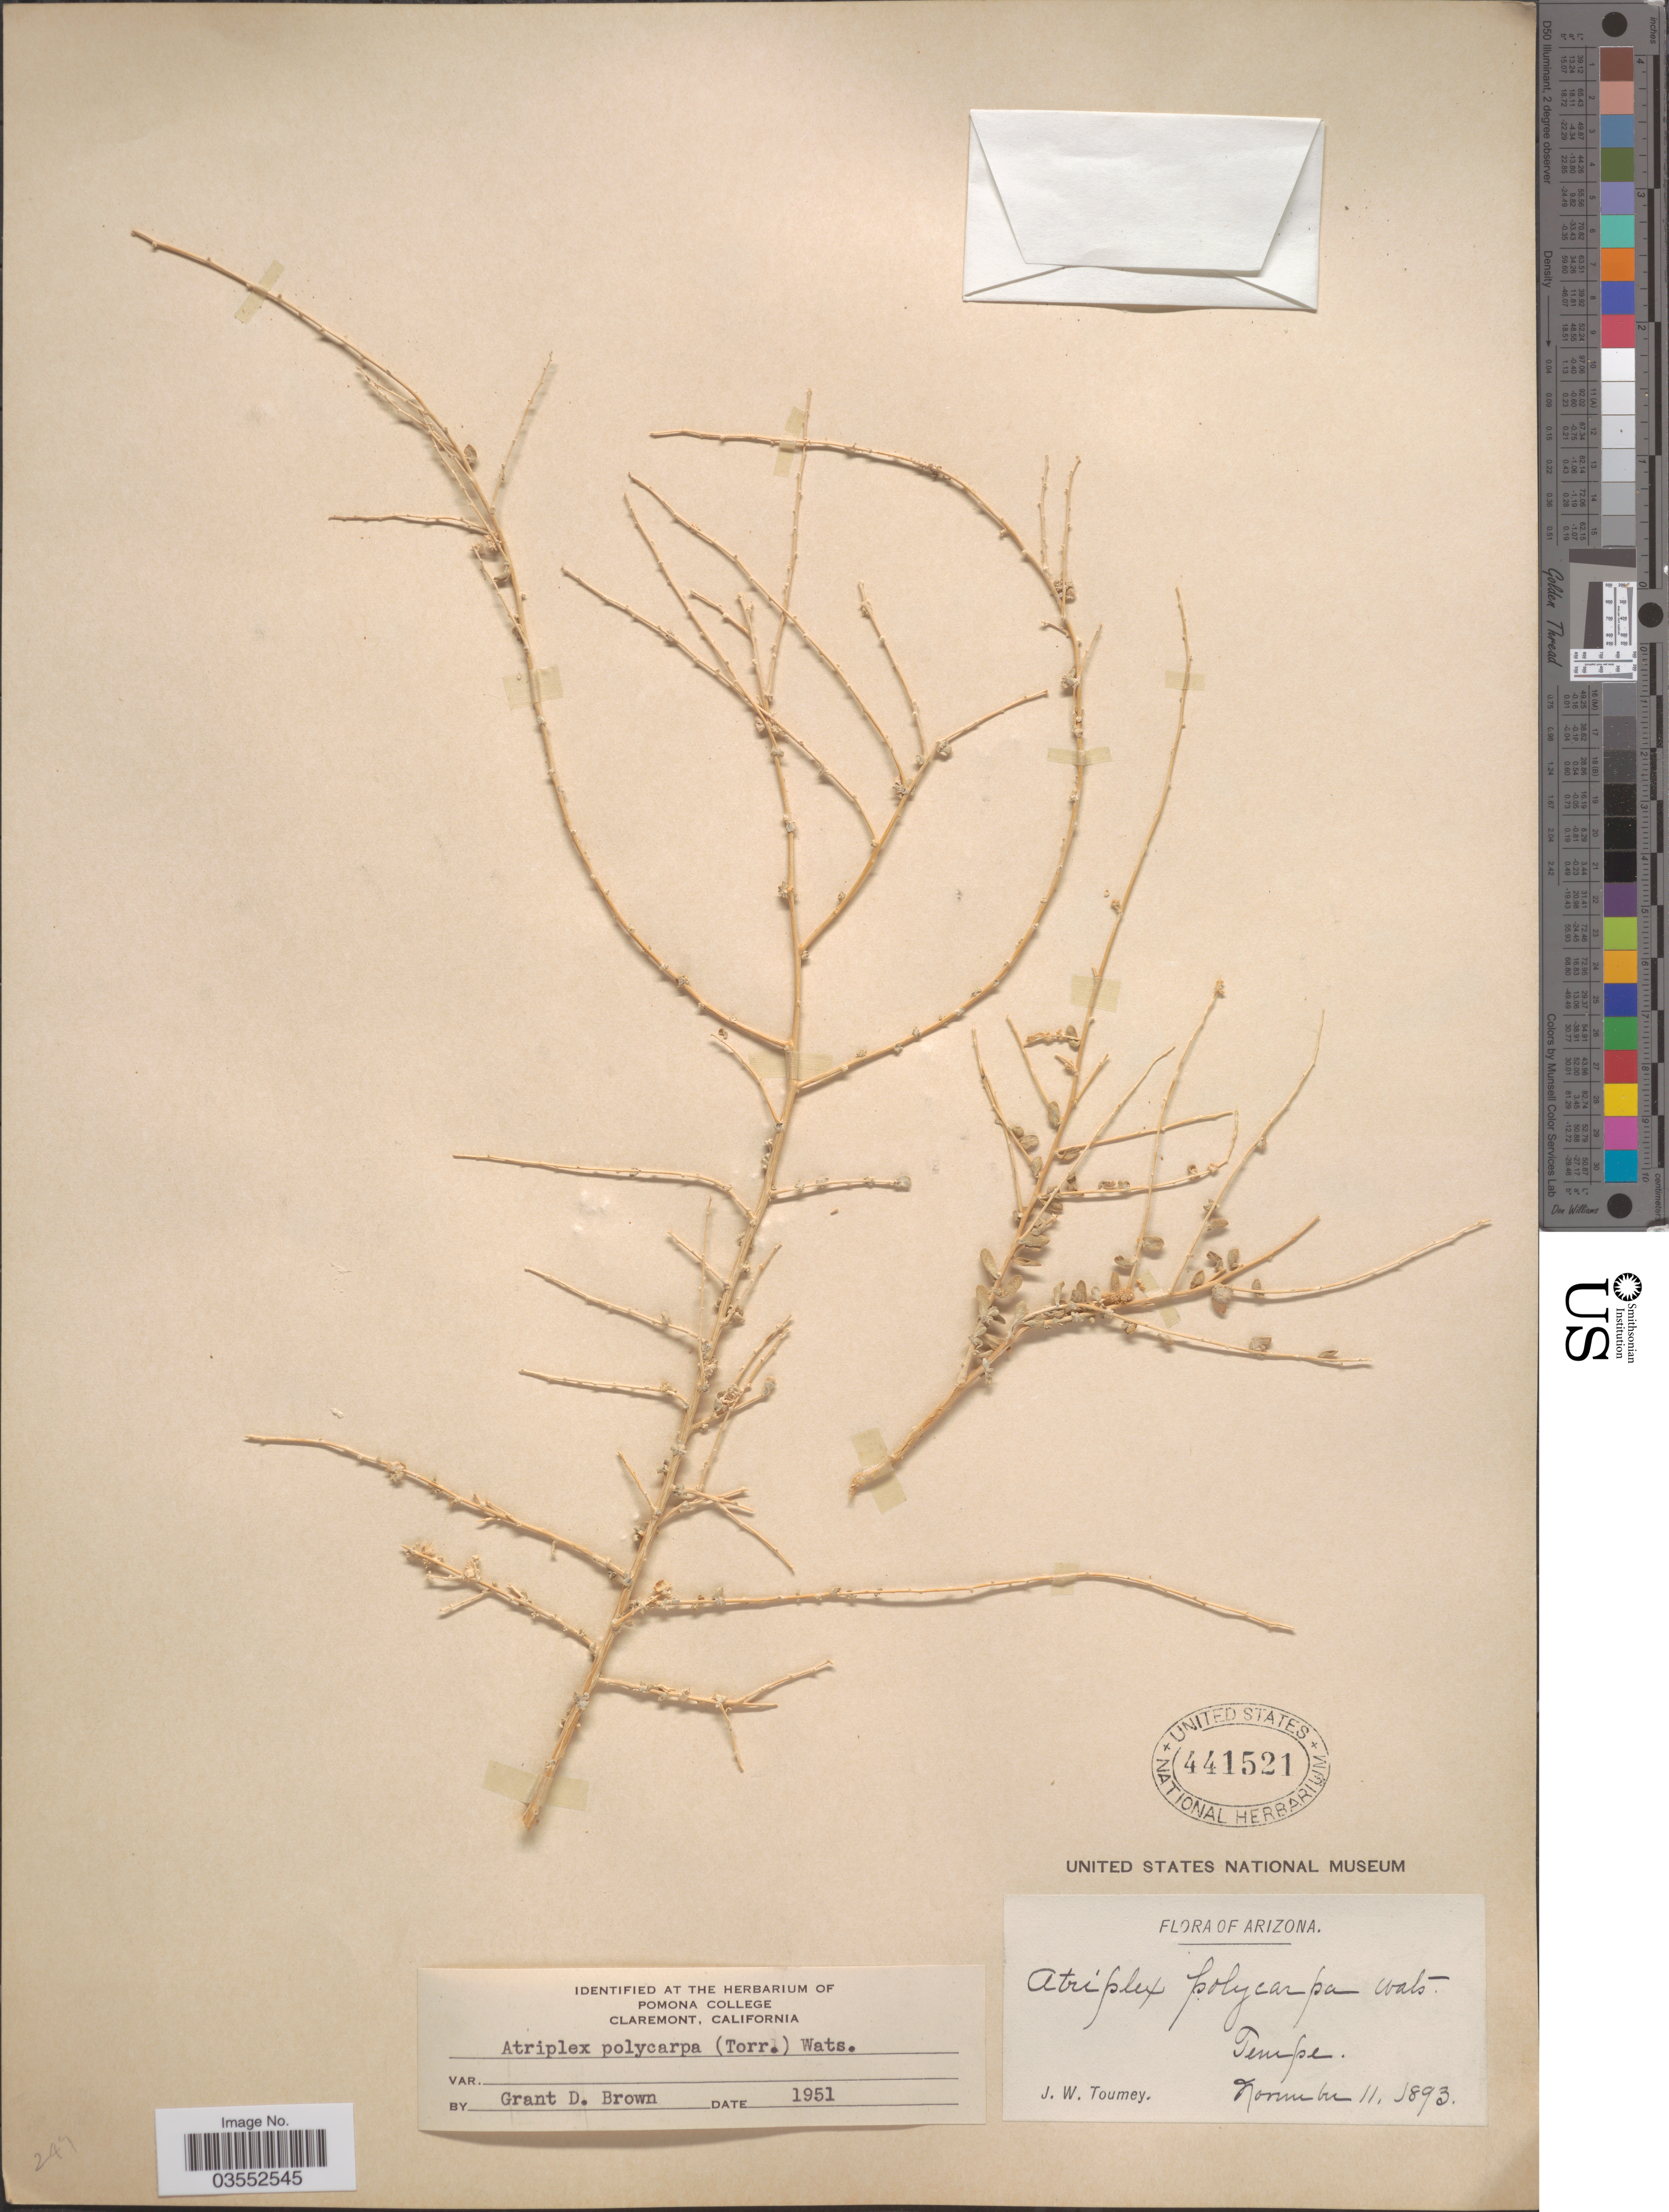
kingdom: Plantae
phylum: Tracheophyta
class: Magnoliopsida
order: Caryophyllales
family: Amaranthaceae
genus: Atriplex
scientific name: Atriplex polycarpa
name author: (Torr.) S. Watson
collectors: J. W. Toumey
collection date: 1893-11-11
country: United States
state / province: Arizona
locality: Tempe.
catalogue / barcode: US 441521